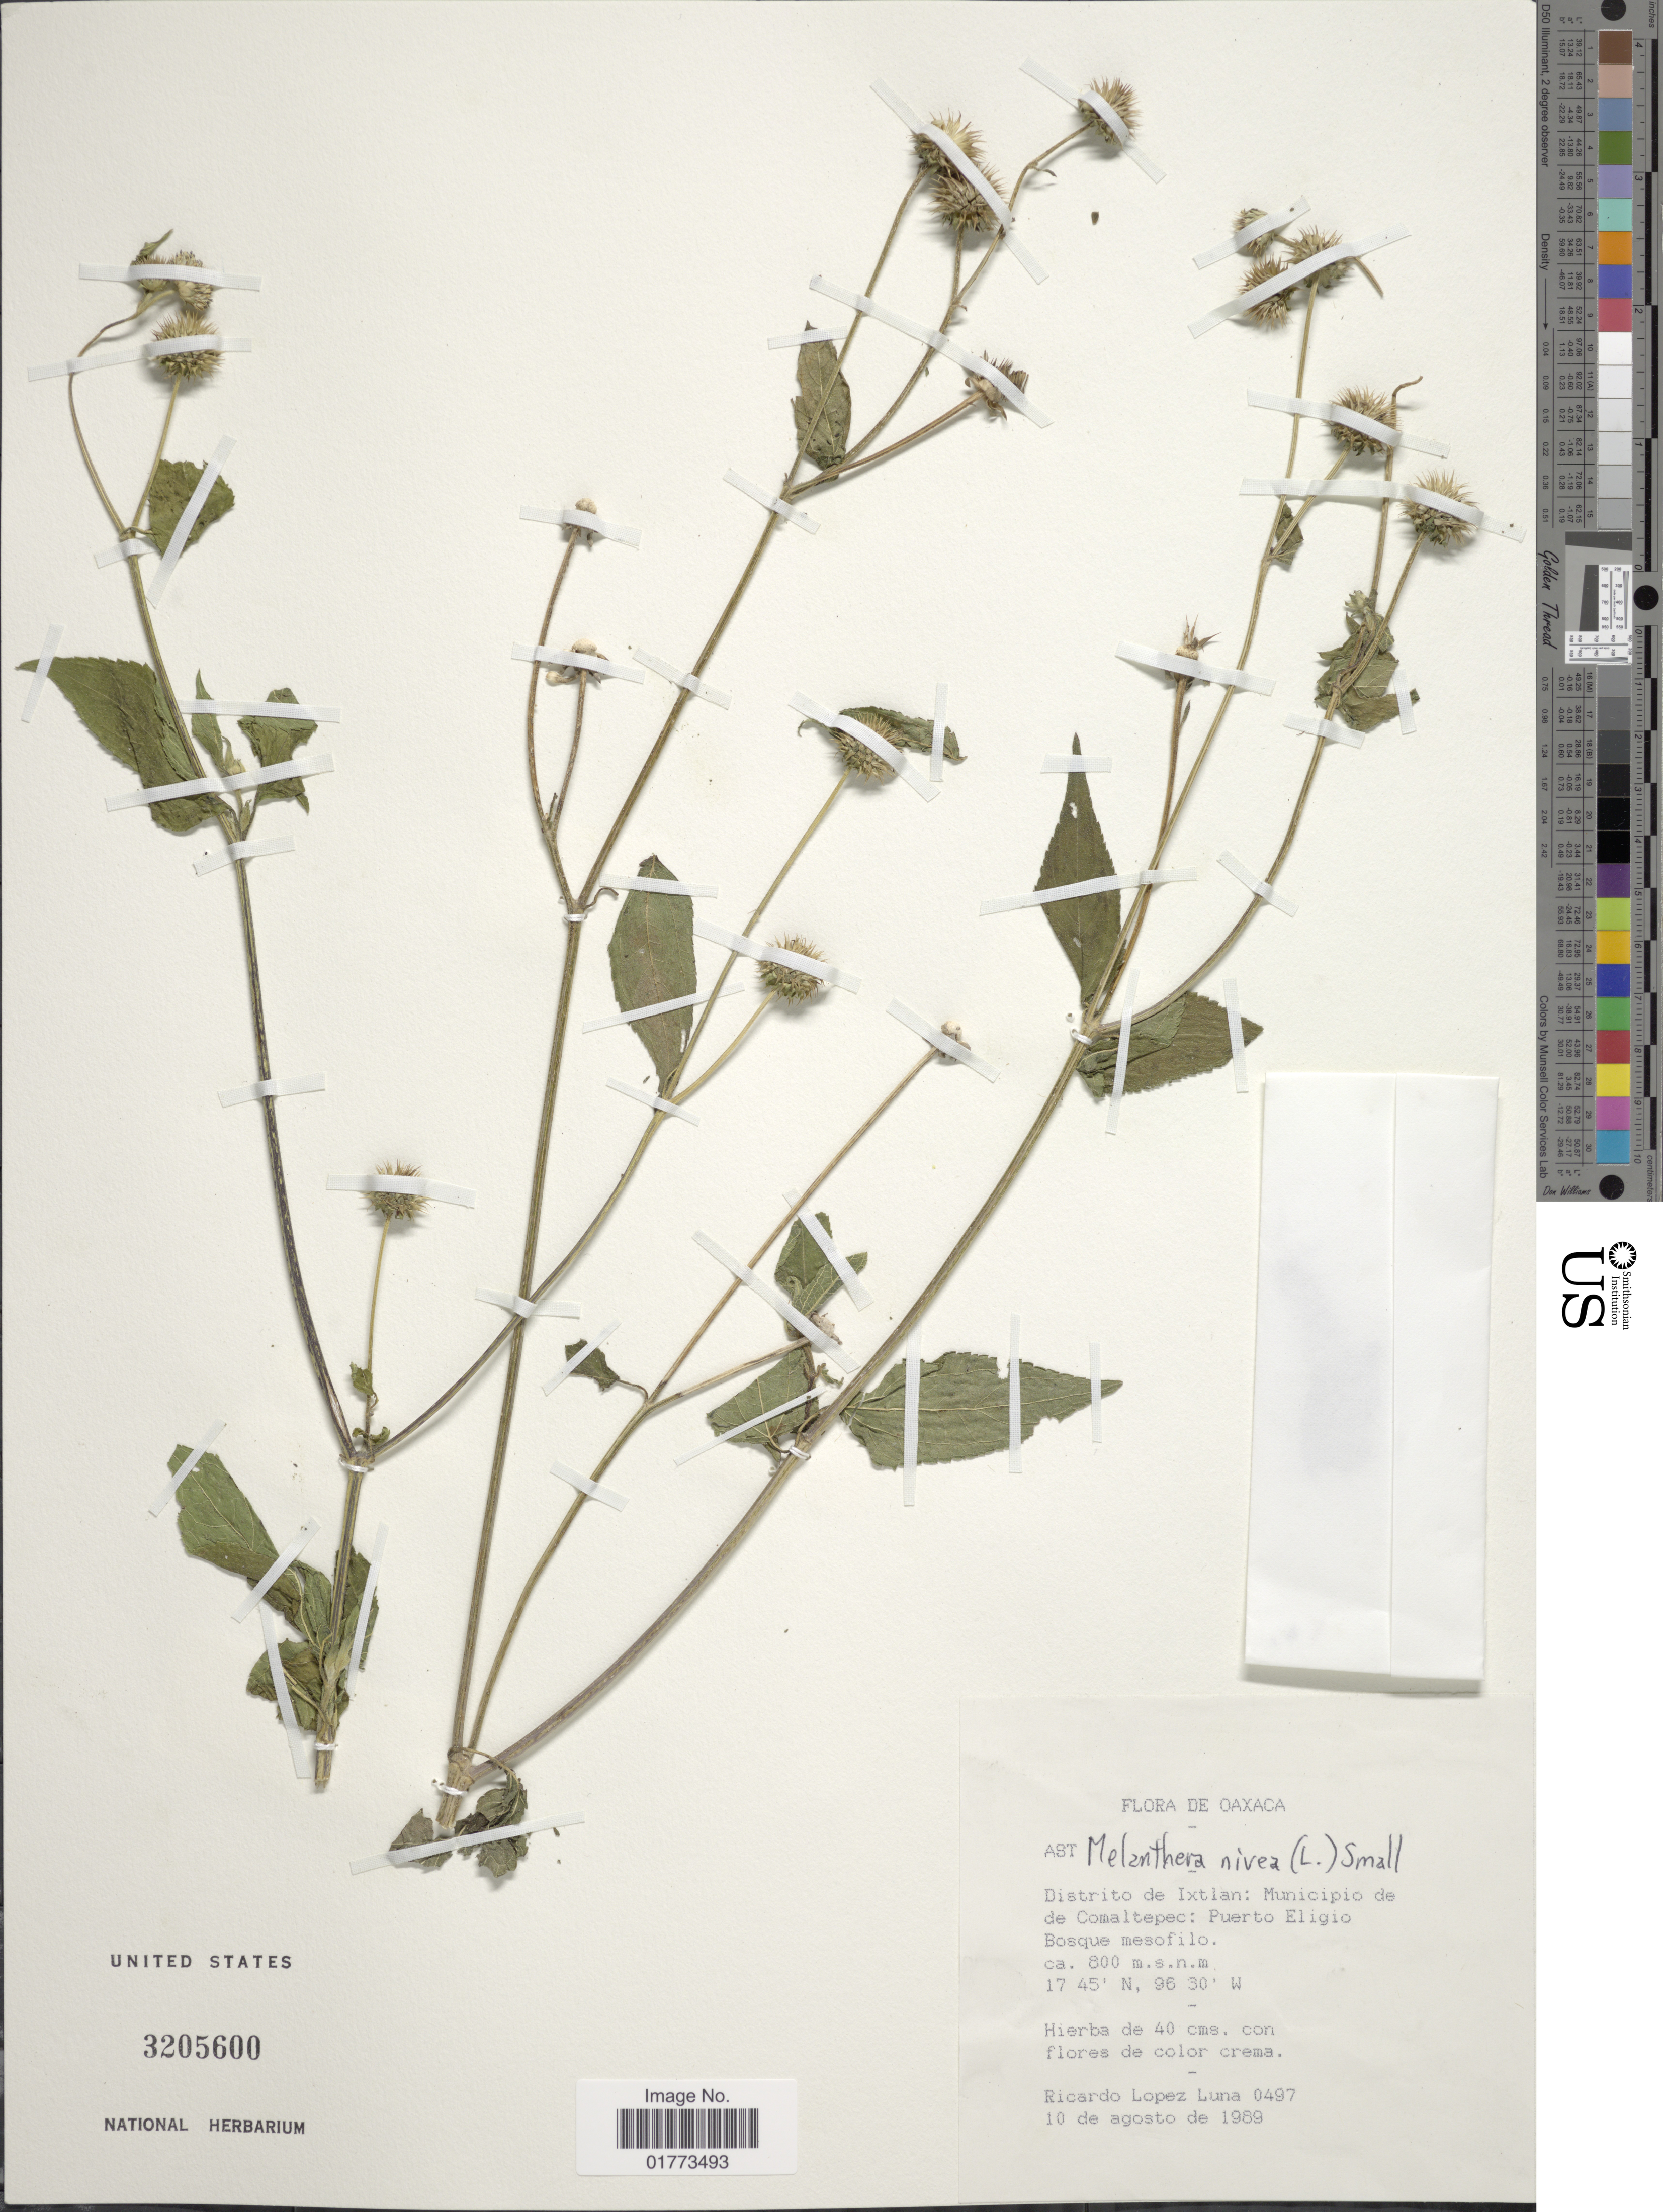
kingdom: Plantae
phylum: Tracheophyta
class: Magnoliopsida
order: Asterales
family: Asteraceae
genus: Melanthera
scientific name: Melanthera nivea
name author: (L.) Small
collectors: R. López Luna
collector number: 0497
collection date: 1989-08-10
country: Mexico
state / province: Oaxaca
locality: Distrito de Ixtlan: Municipio de de Comaltepec: Puerto Eligio. Bosque mesofilo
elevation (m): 800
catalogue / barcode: US 3205600